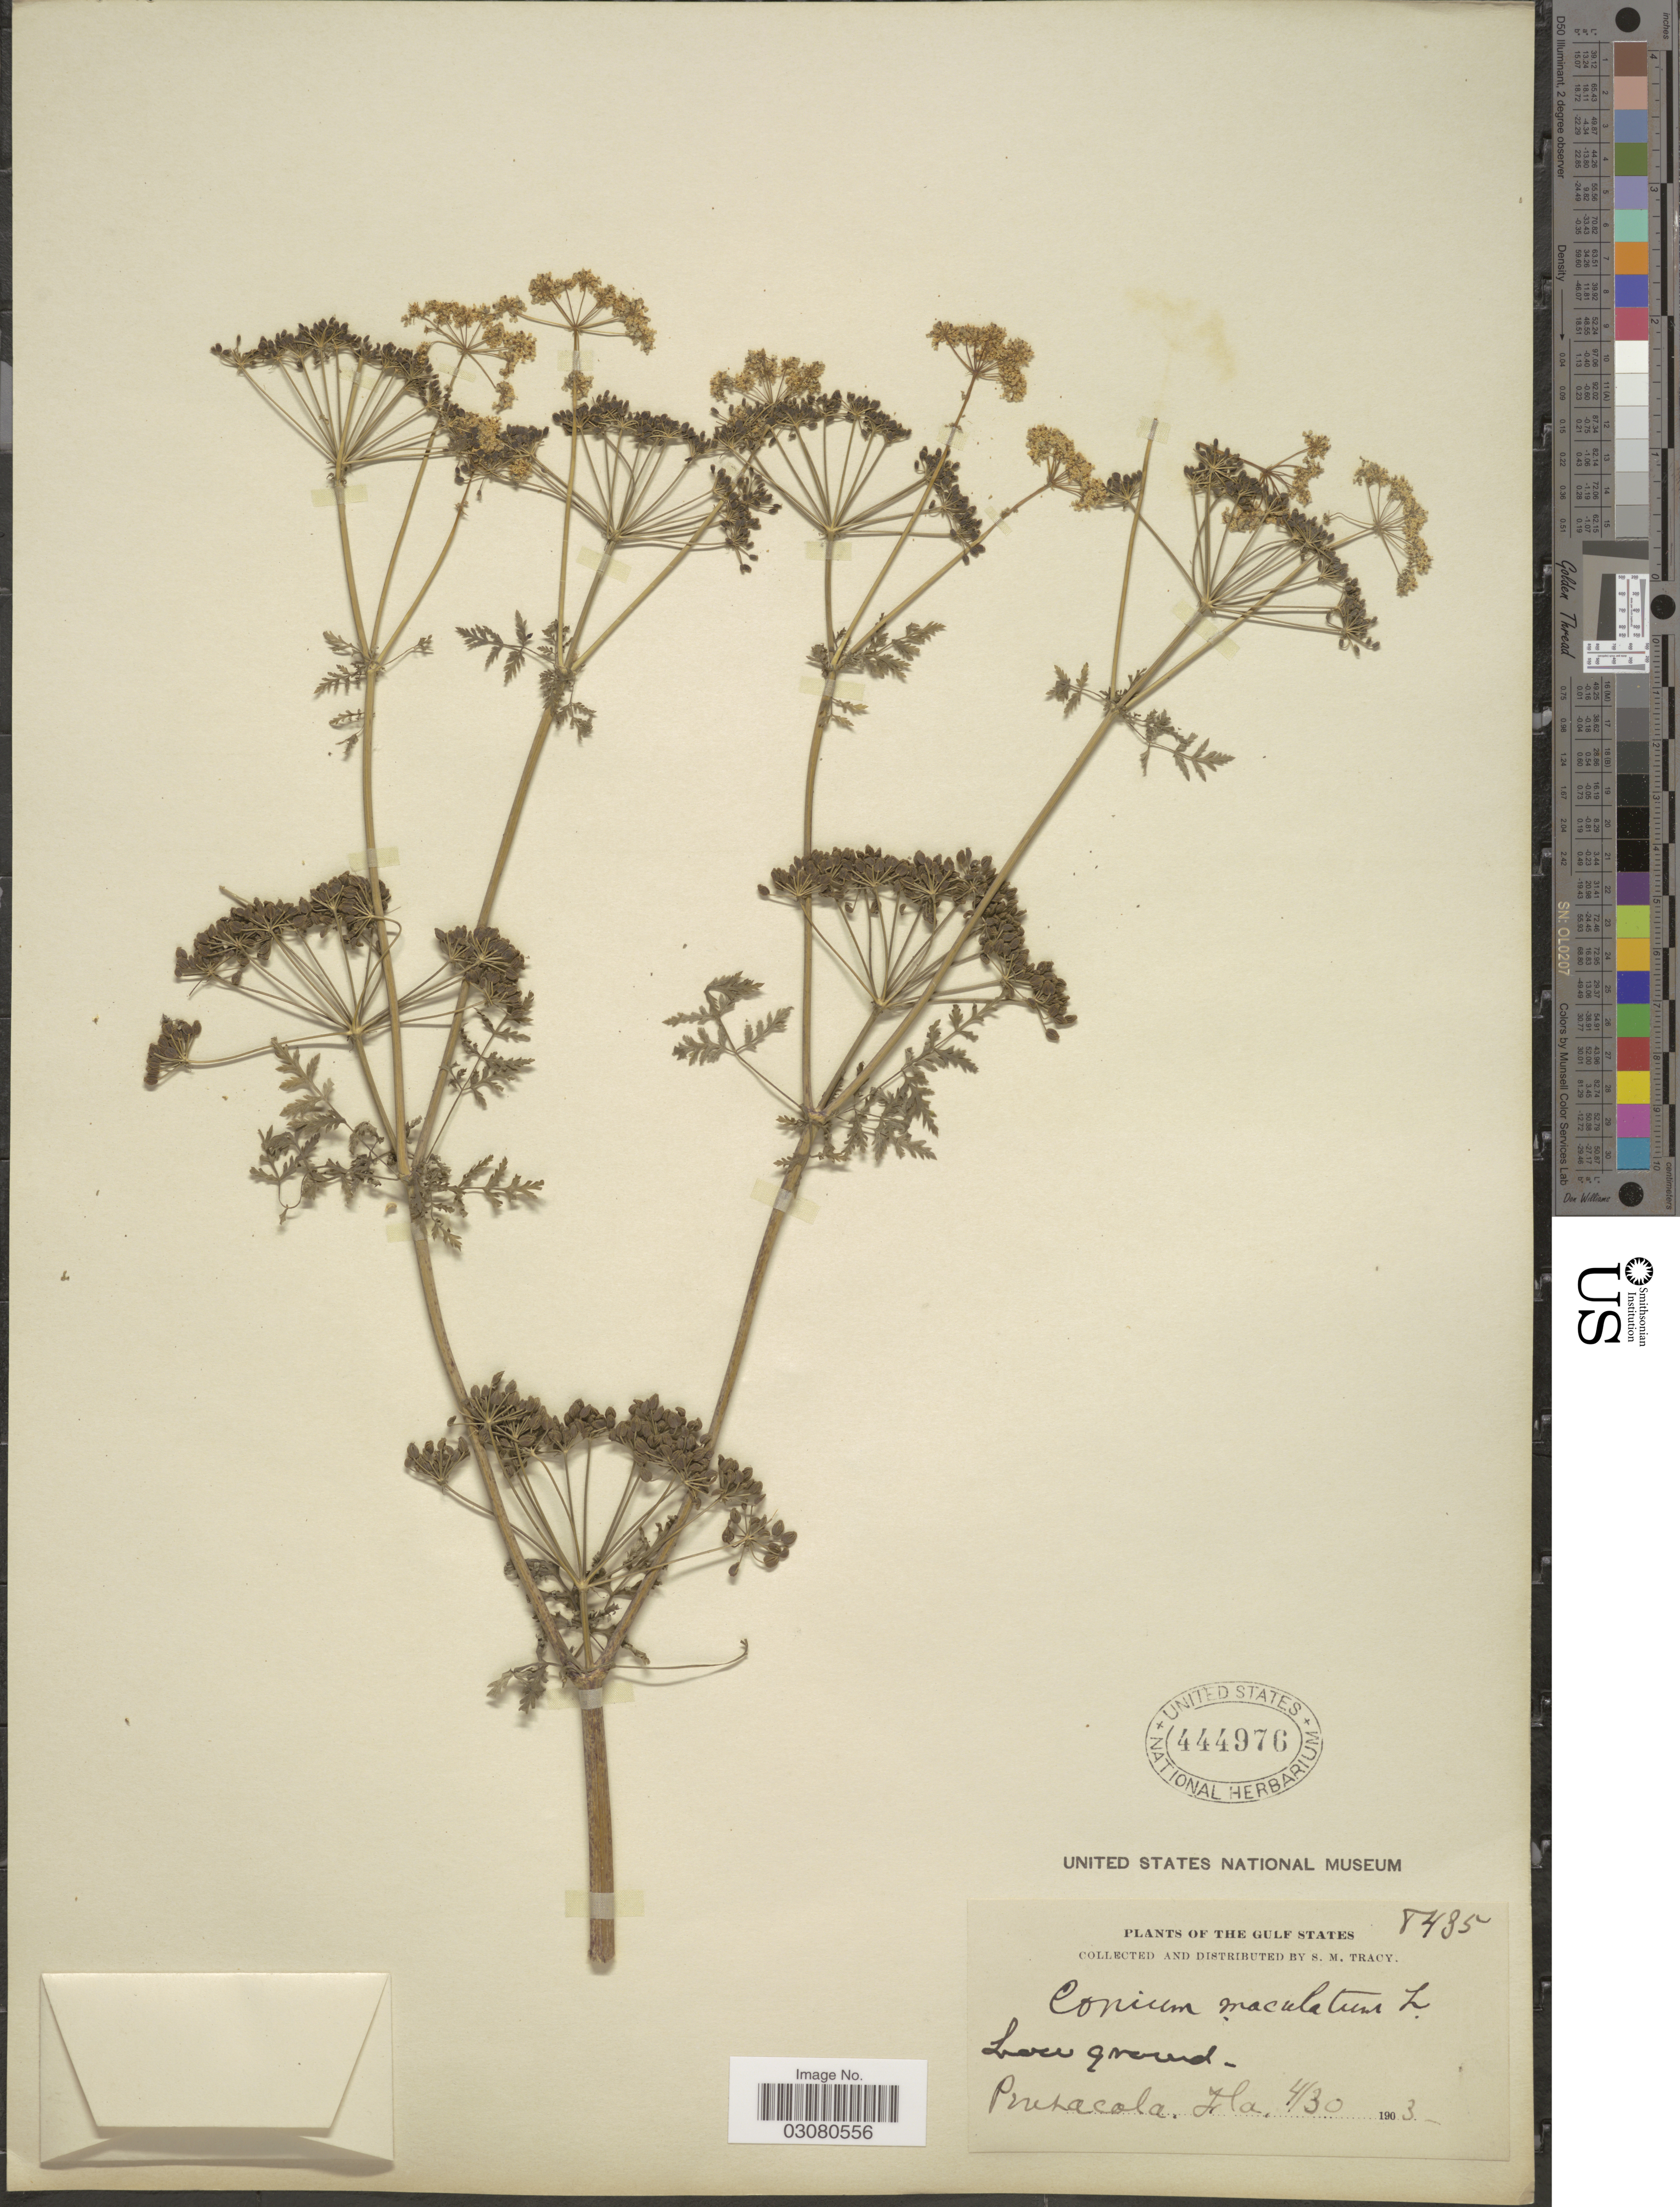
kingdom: Plantae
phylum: Tracheophyta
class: Magnoliopsida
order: Apiales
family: Apiaceae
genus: Conium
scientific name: Conium maculatum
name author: L.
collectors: S. M. Tracy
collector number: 8435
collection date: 1903-04-30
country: United States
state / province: Florida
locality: Gulf States. Pensacola, Fla.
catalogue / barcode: US 444976